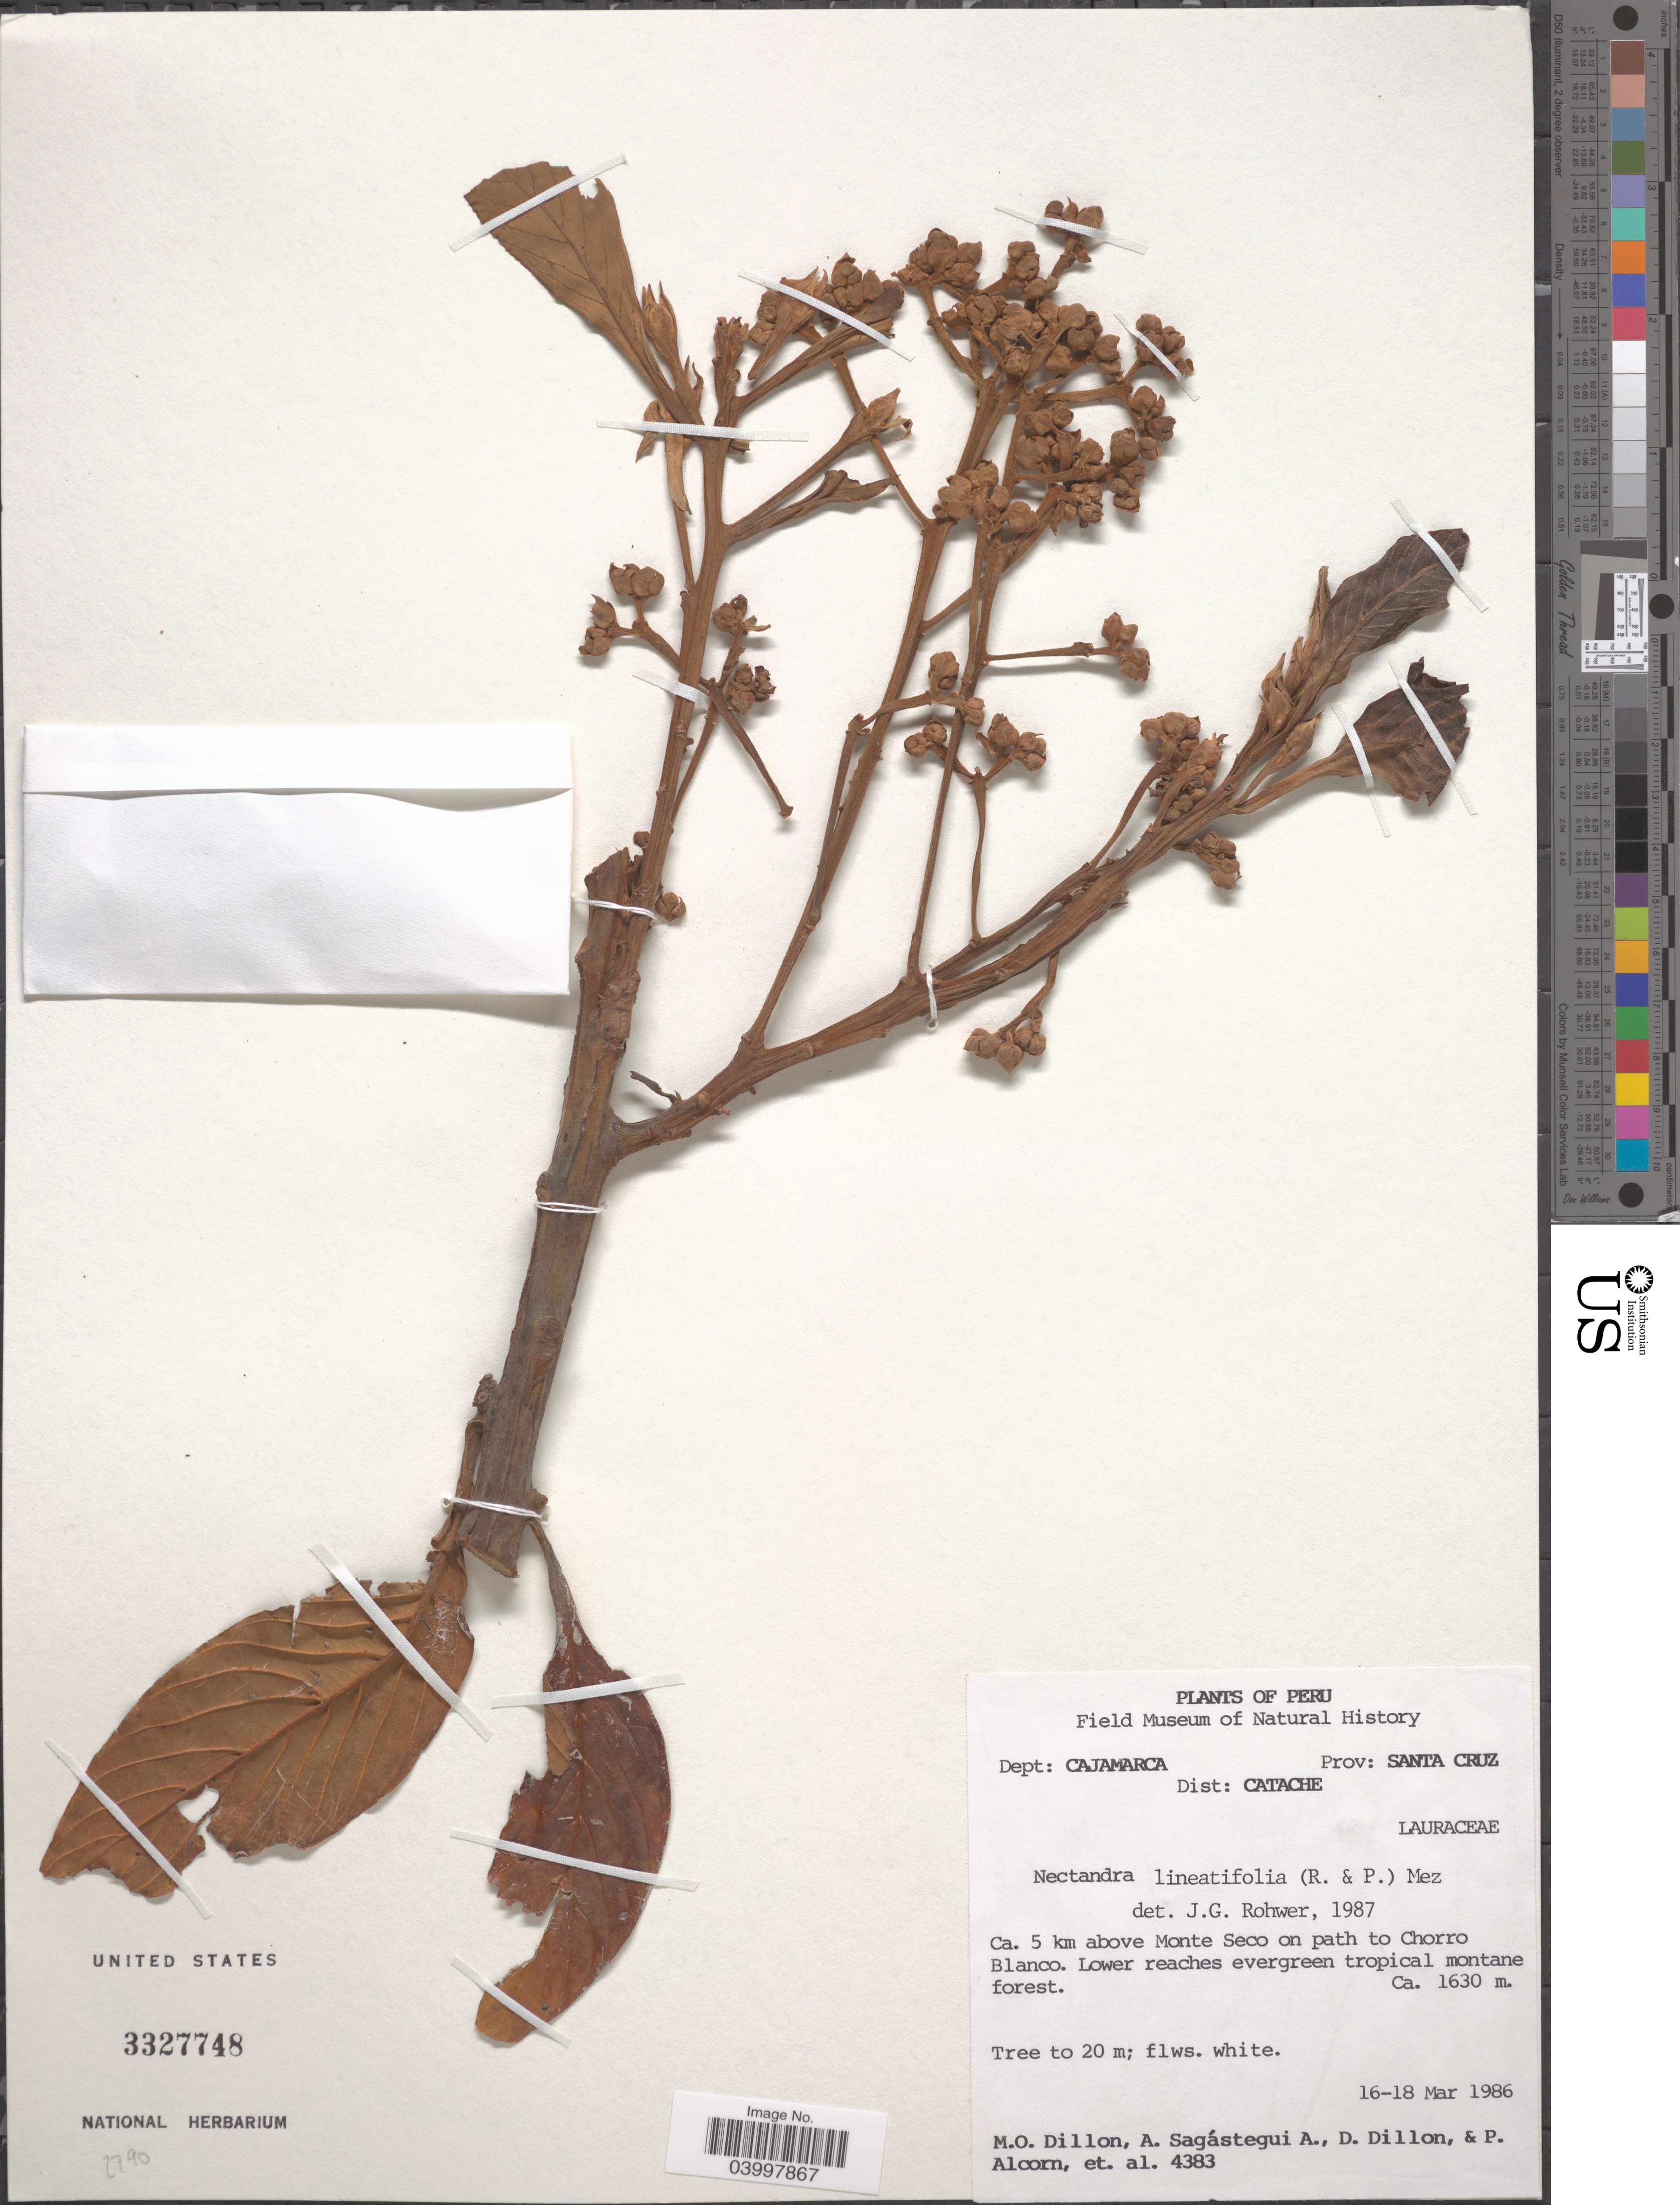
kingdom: Plantae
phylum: Tracheophyta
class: Magnoliopsida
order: Laurales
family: Lauraceae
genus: Nectandra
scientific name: Nectandra lineatifolia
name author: Mez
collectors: M. O. Dillon, A. Sagástegui A., D. Dillon, P. Alcorn & et al.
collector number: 4383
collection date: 1986-03-16/1986-03-18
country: Peru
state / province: Cajamarca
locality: Dept: Cajamarca. Prov: Santa Cruz. Dist: Catache. Ca. 5 km above Monte Seco on path to Chorro Blanco.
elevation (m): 1630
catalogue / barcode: US 3327748